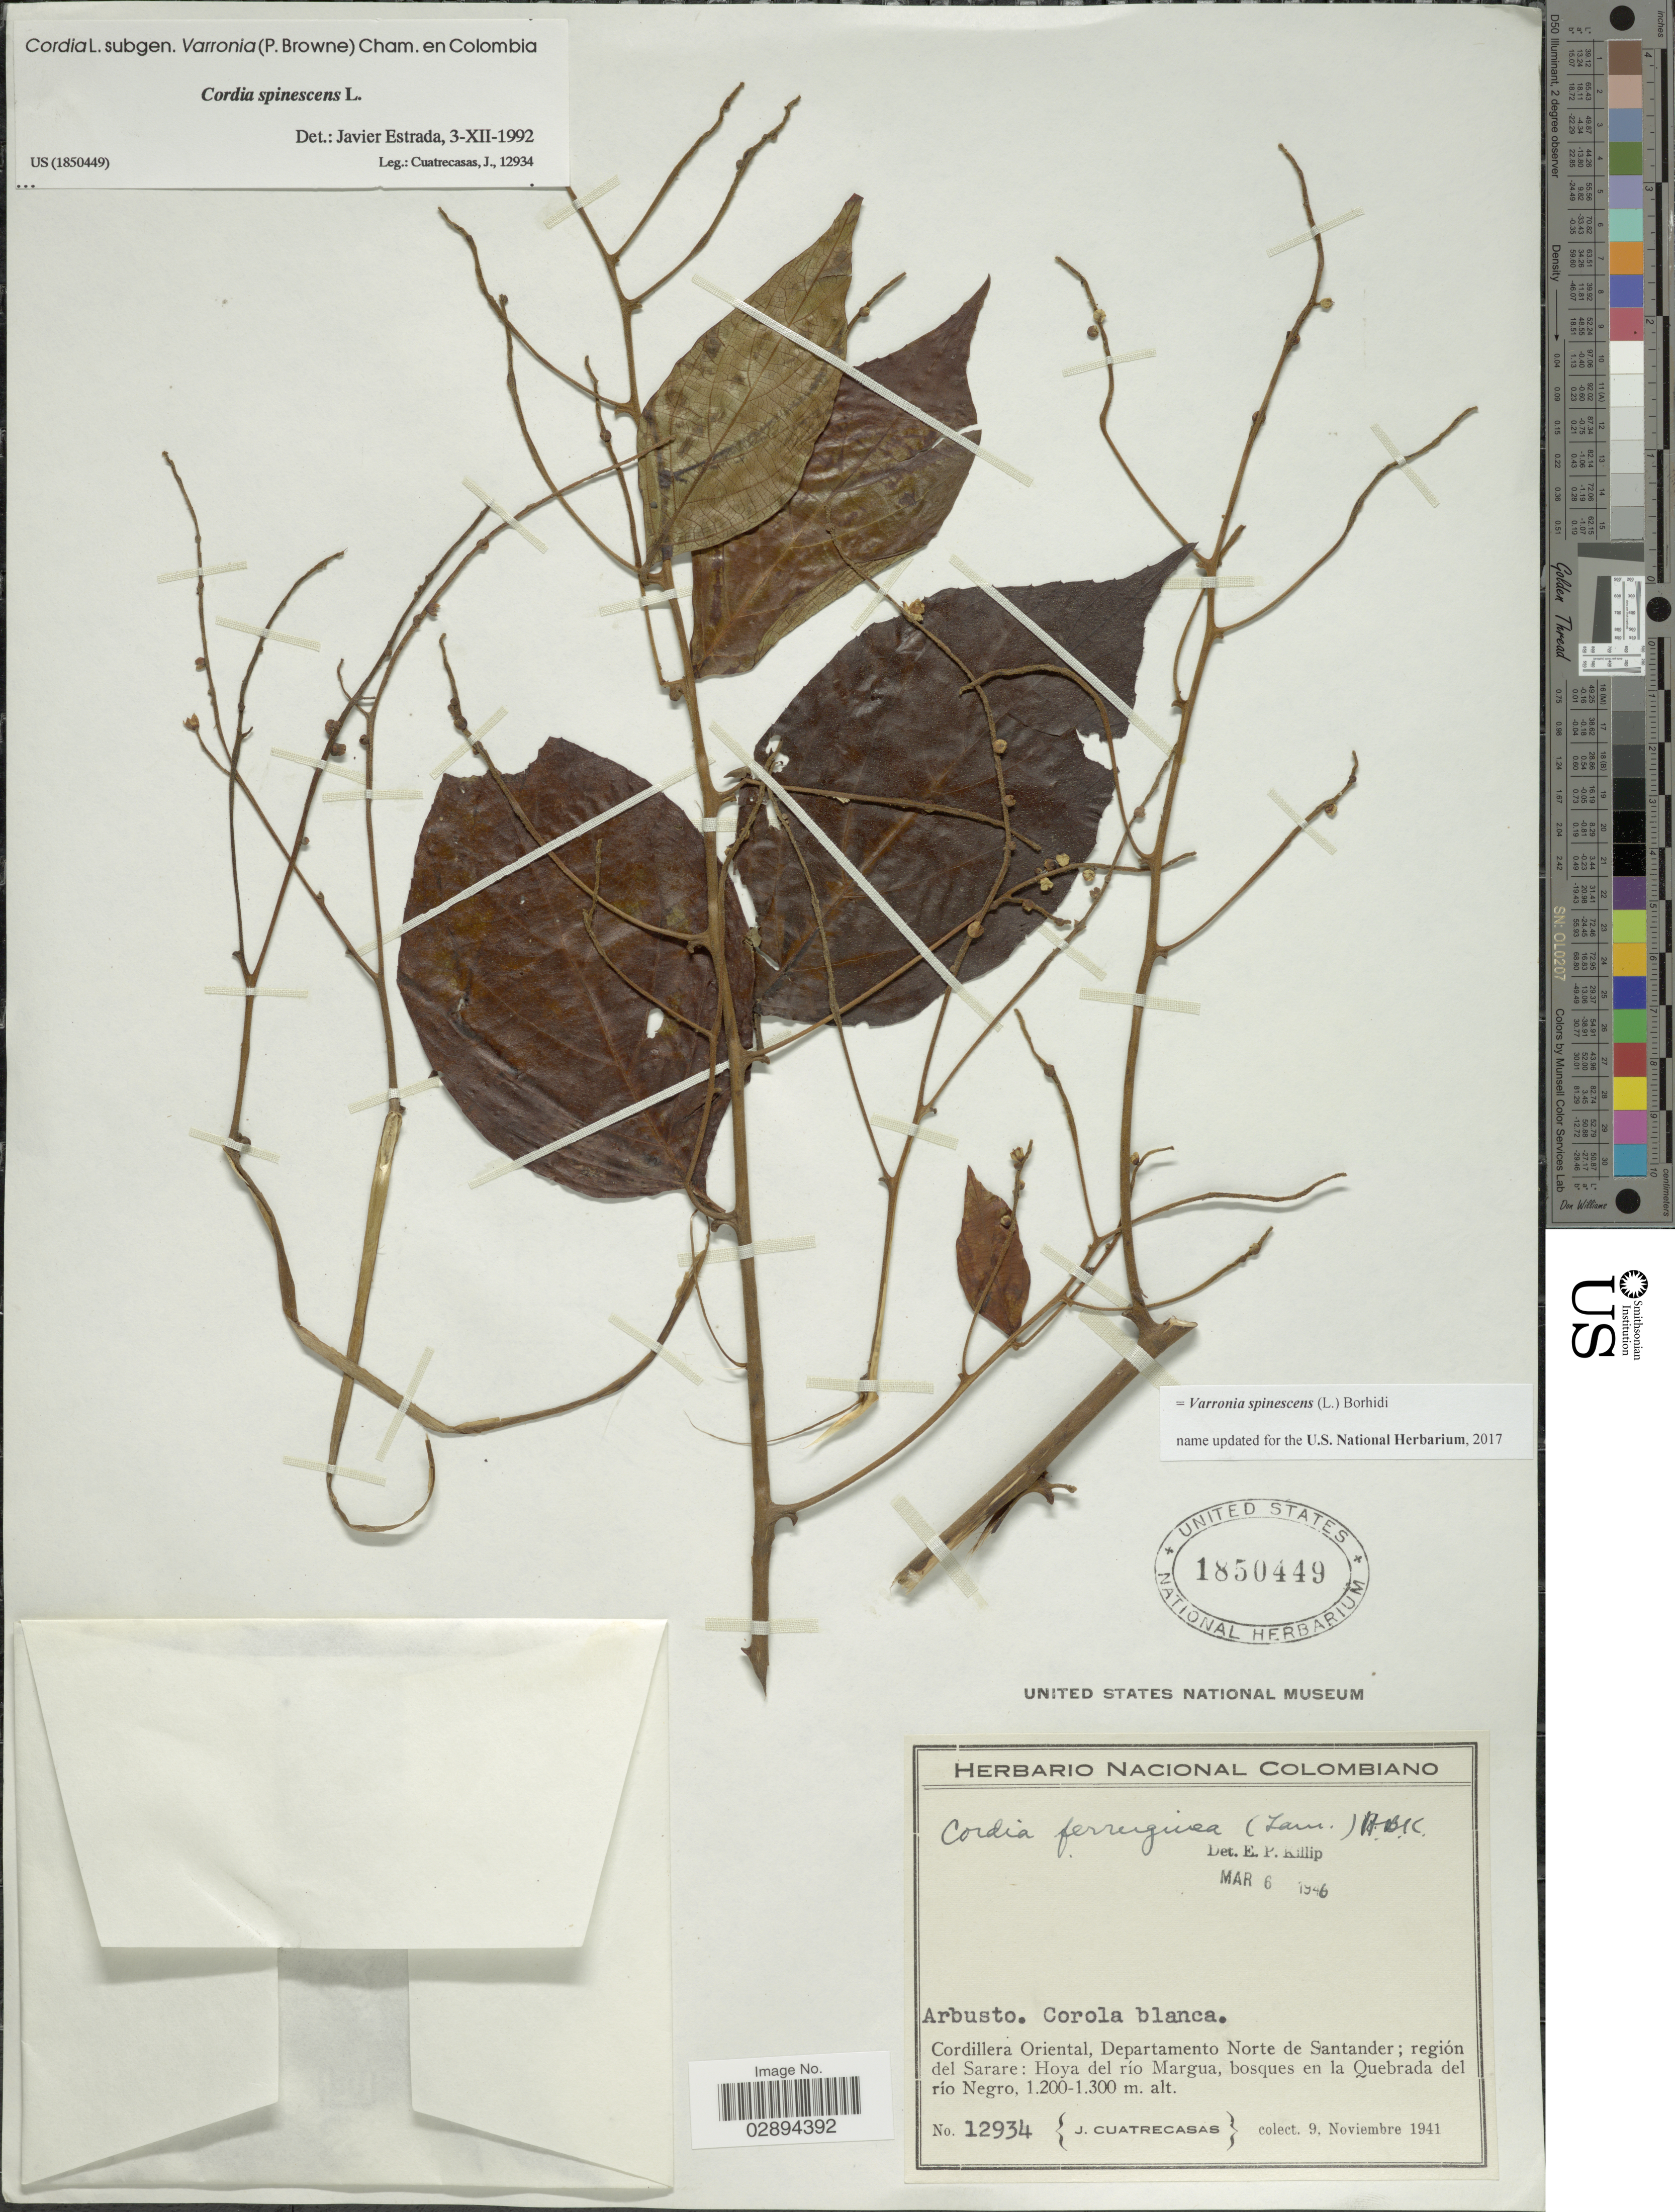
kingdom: Plantae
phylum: Tracheophyta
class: Magnoliopsida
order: Boraginales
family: Cordiaceae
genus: Varronia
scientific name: Varronia spinescens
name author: (L.) Borhidi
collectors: J. Cuatrecasas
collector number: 12934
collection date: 1941-11-09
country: Colombia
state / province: Norte de Santander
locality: Cordillera Oriental, Departamento Norte de Santander; región del Sarare, Hoya del río Margua, bosques en la Quebrada del río Negro.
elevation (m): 1200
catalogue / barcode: US 1850449